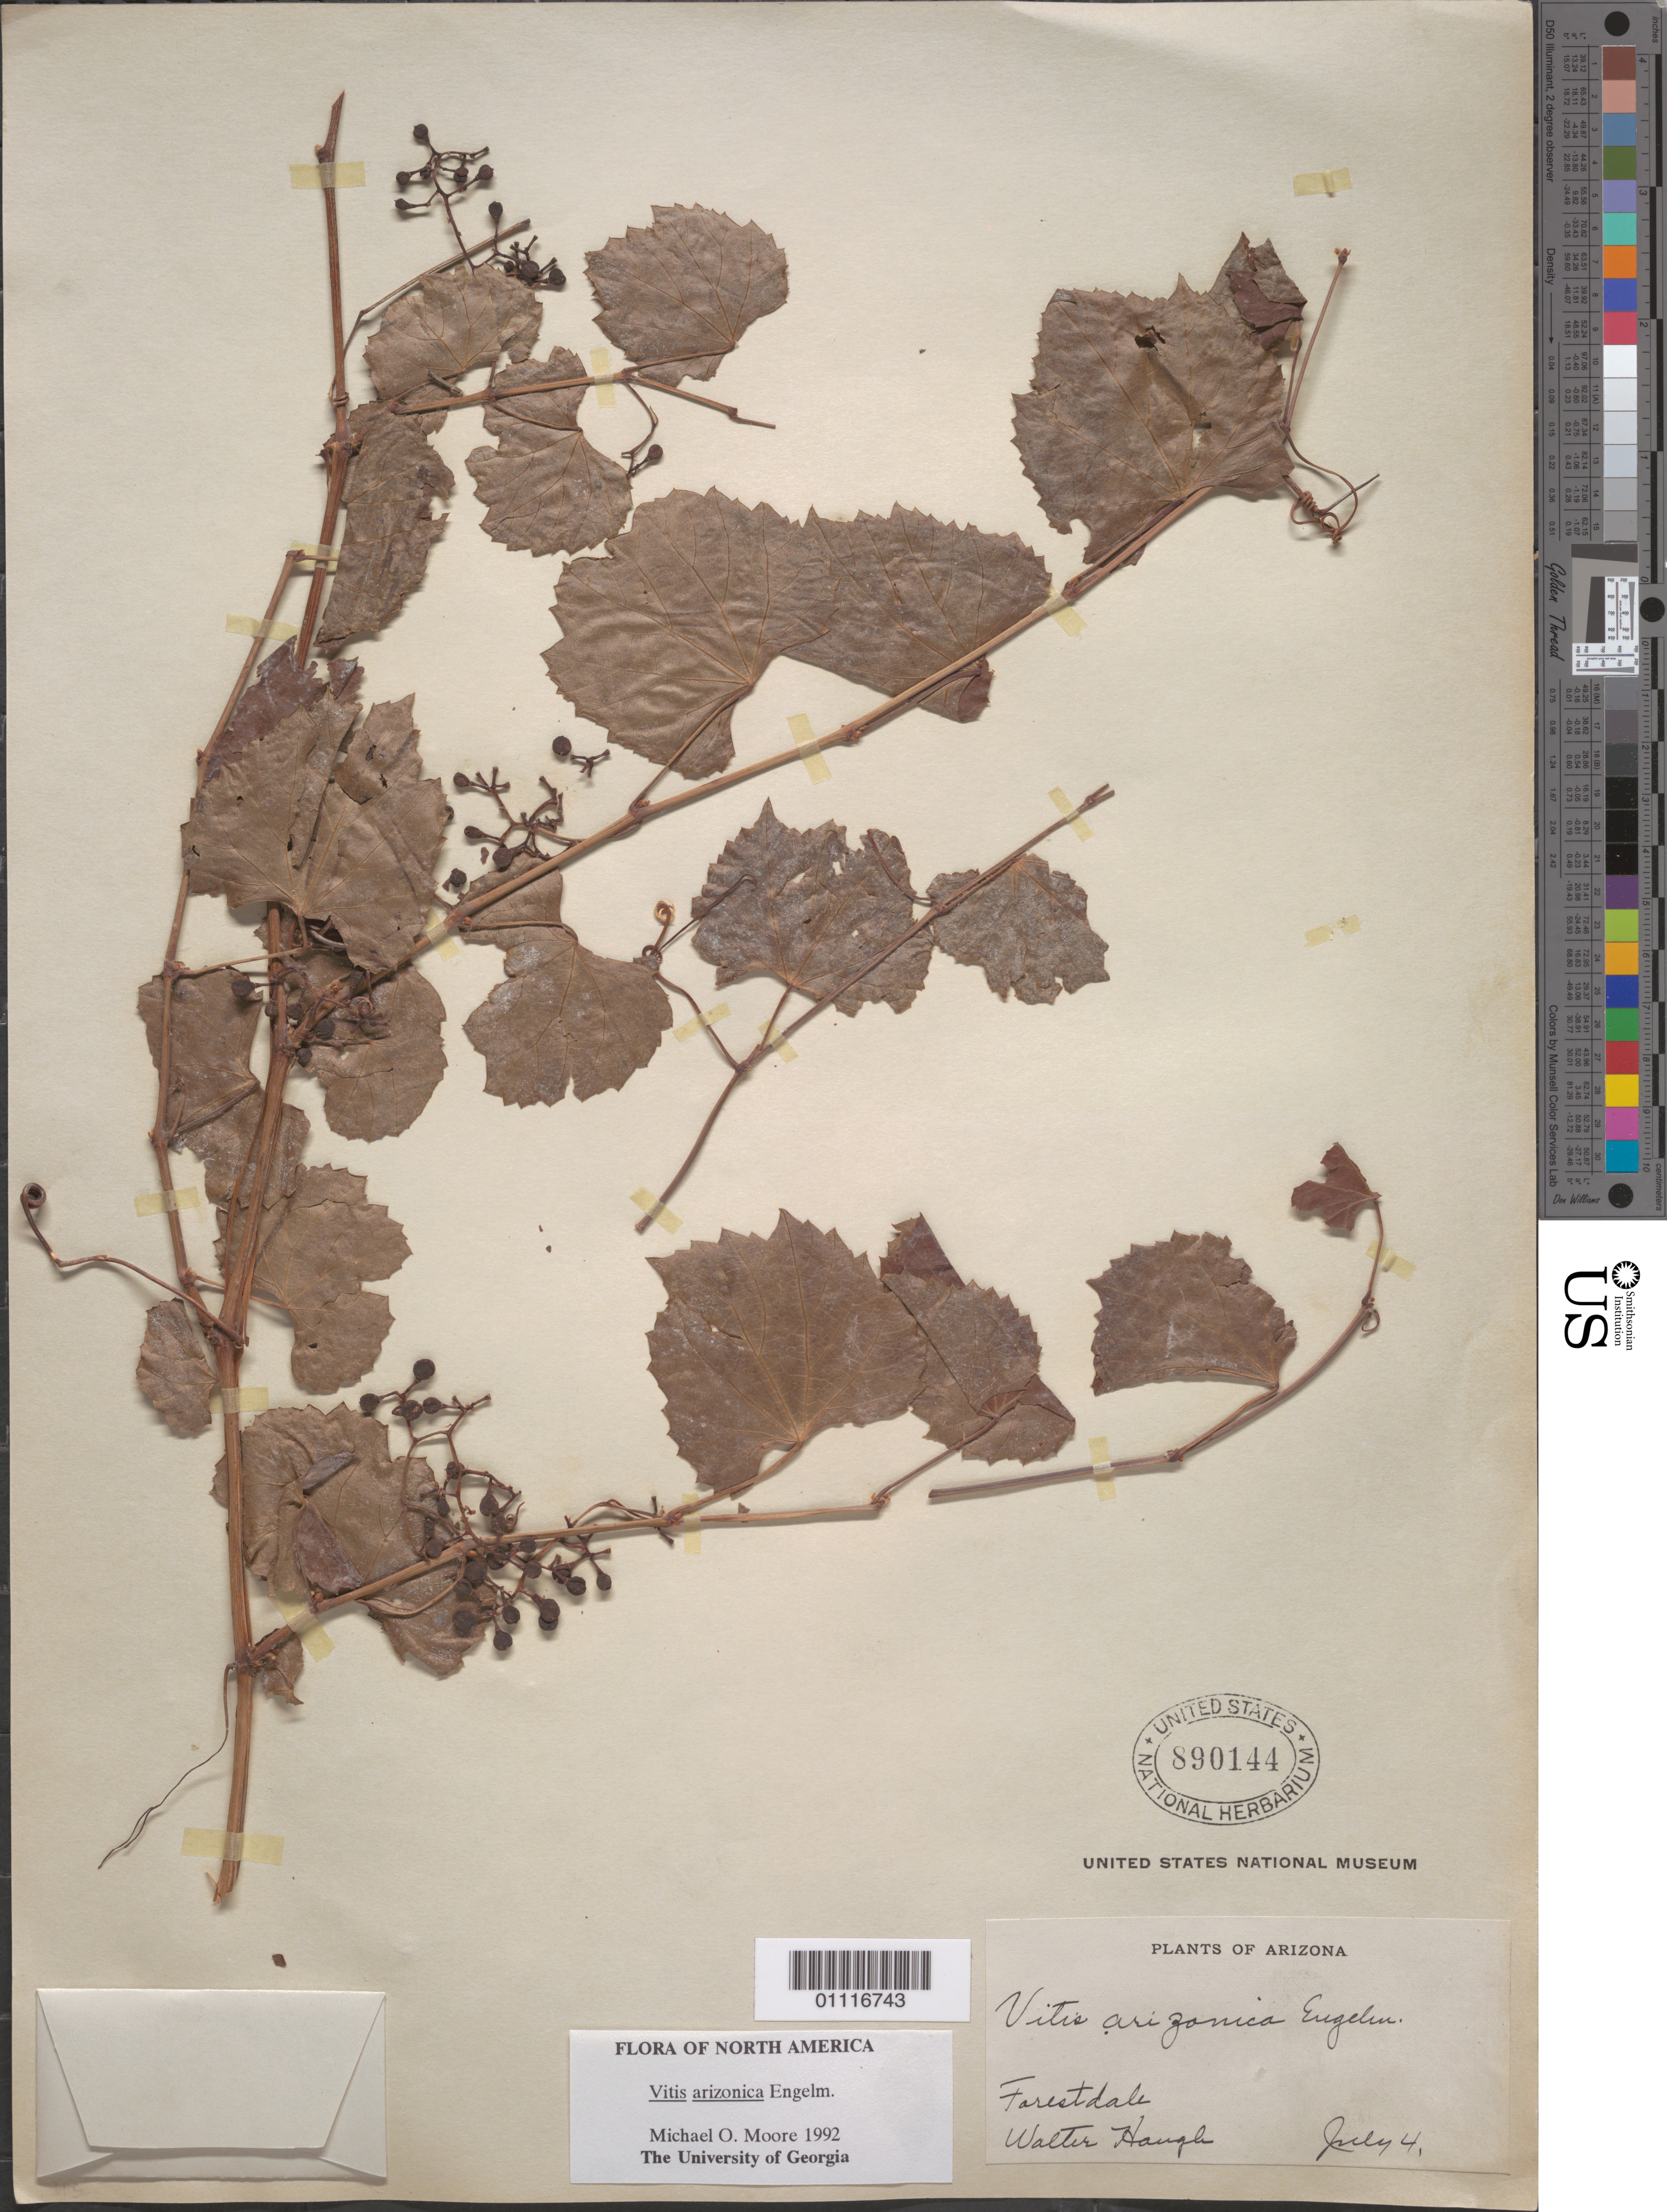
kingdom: Plantae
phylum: Tracheophyta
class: Magnoliopsida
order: Vitales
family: Vitaceae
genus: Vitis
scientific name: Vitis arizonica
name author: Engelm.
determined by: Moore, M. O.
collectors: W. Hangh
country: United States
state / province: Arizona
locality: Farestdale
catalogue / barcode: US 890144